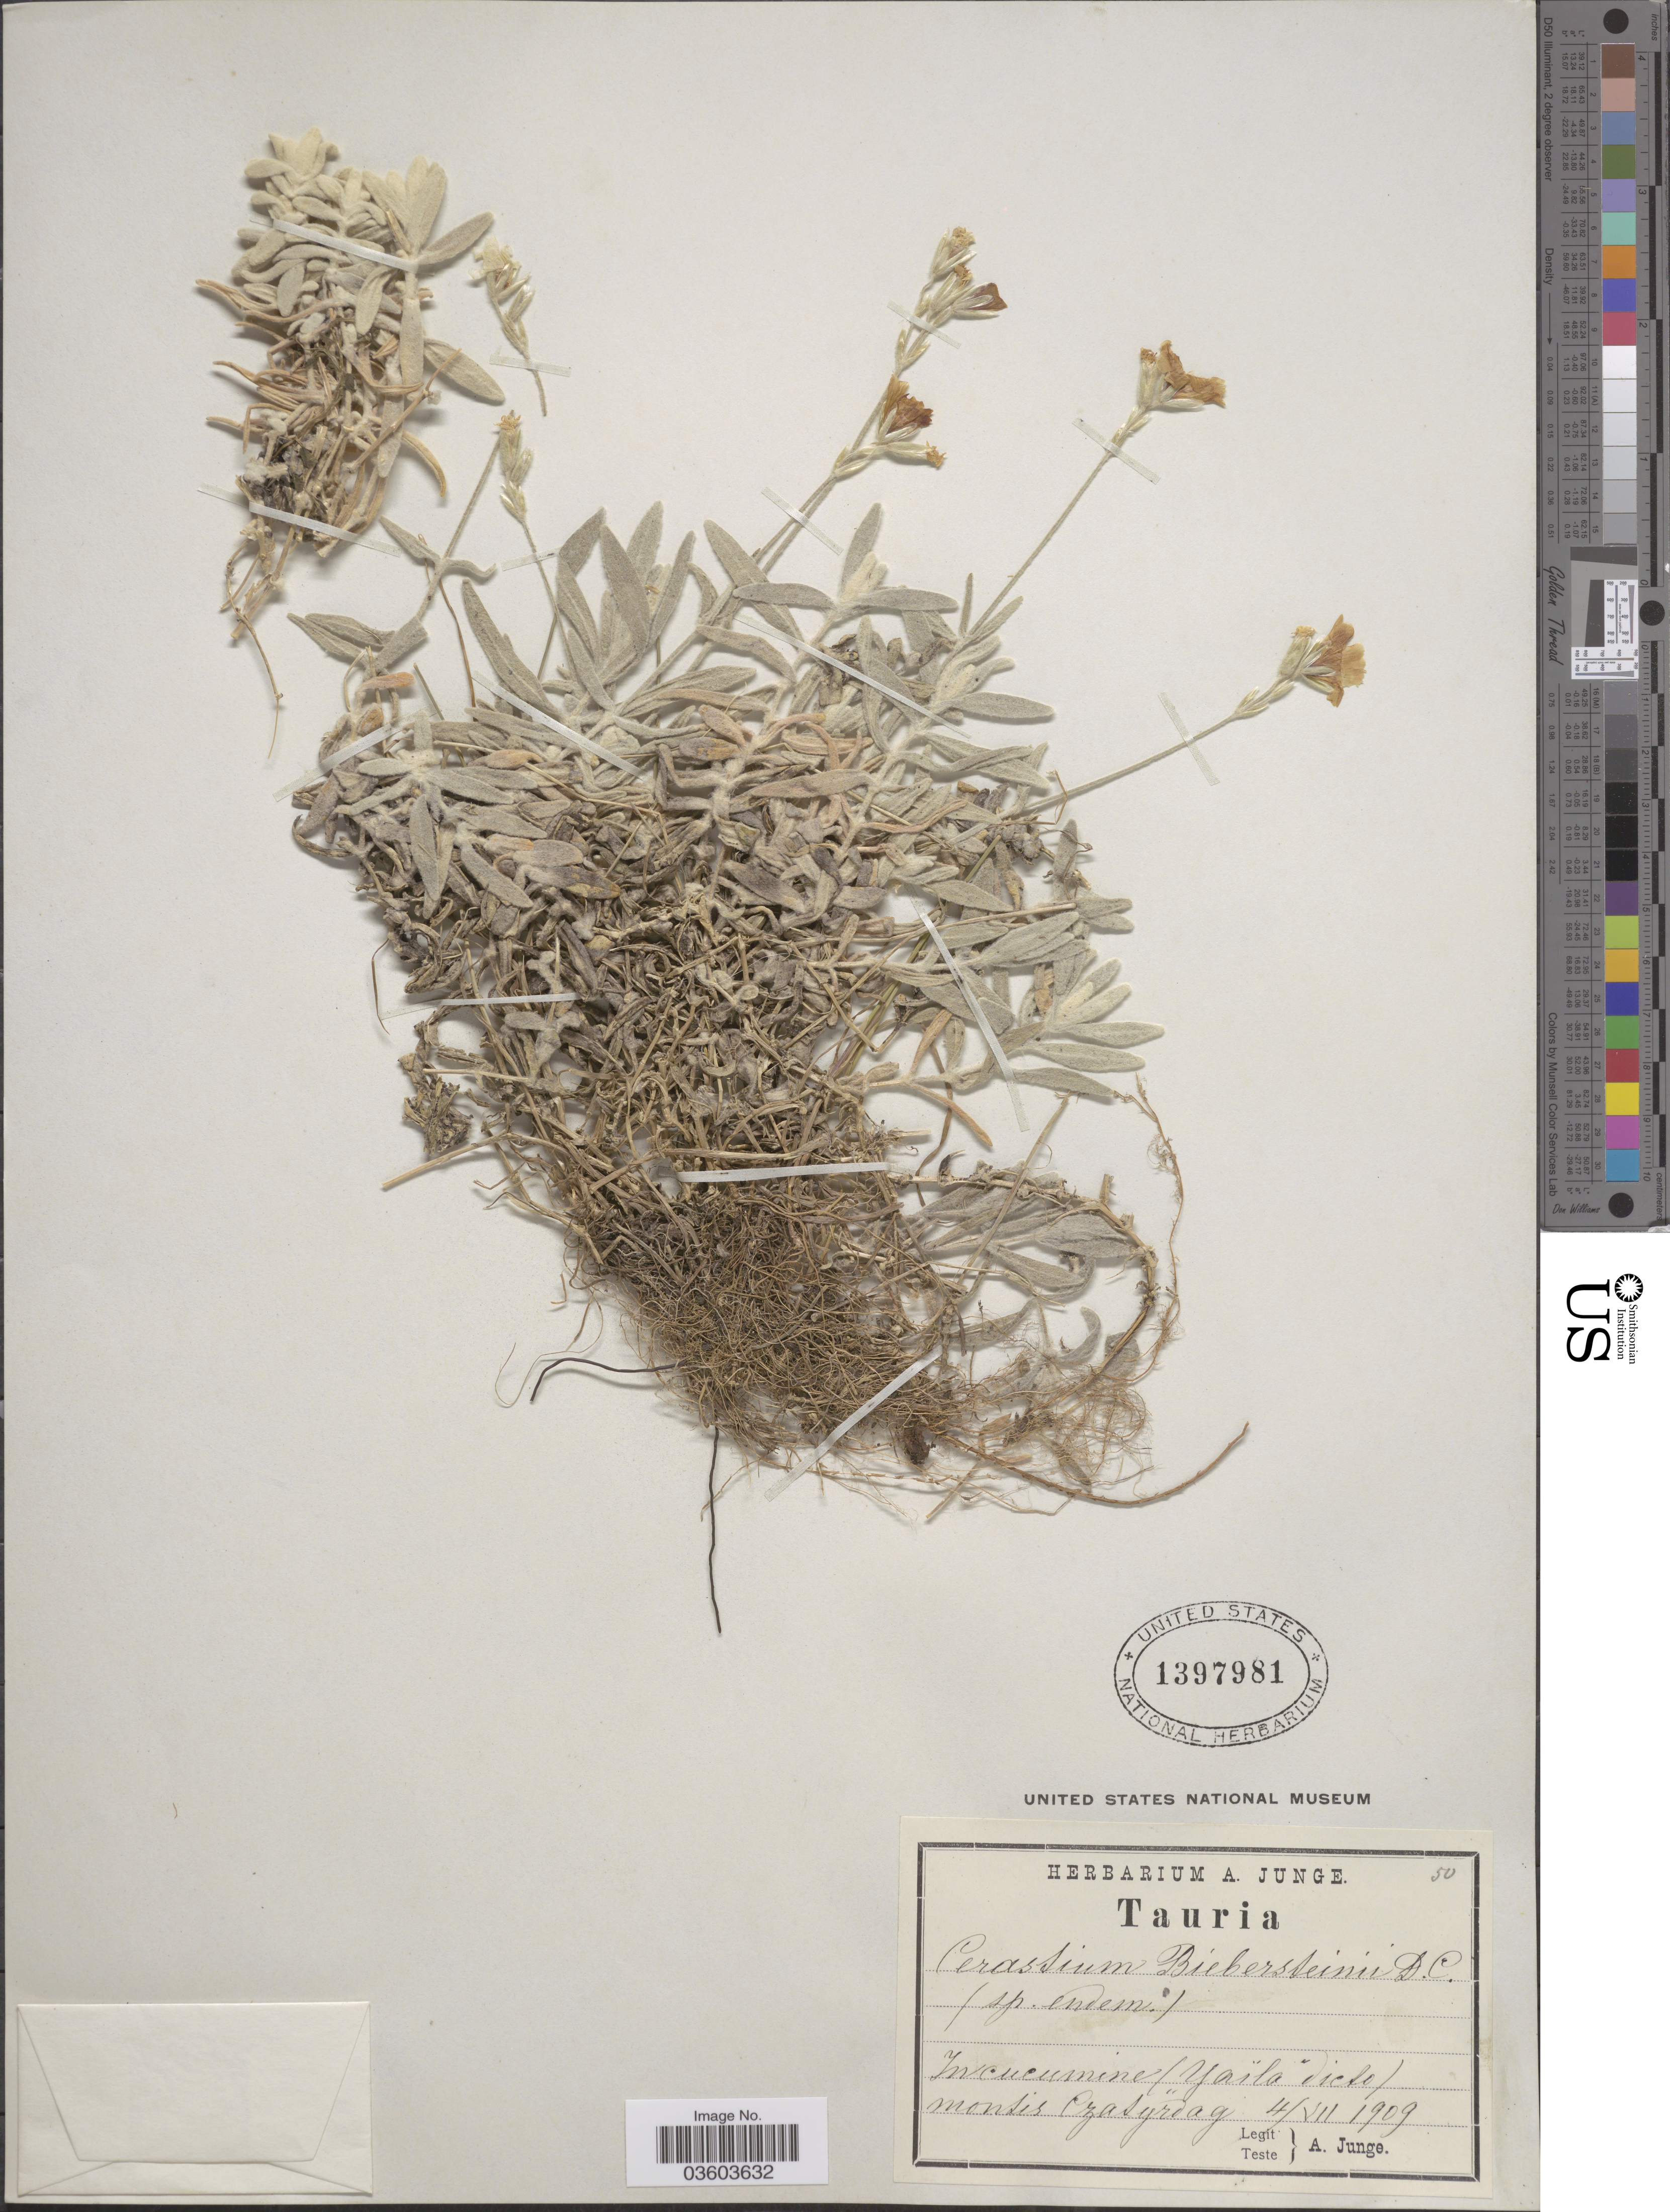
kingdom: Plantae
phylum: Tracheophyta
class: Magnoliopsida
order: Caryophyllales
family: Caryophyllaceae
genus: Cerastium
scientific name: Cerastium biebersteinii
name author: DC.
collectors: A. Junge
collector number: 50?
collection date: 1909-07-04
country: Ukraine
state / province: Crimea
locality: Tauria, In cucumine (Yaïla dicto) montis Czatÿrdag.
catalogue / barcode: US 1397981